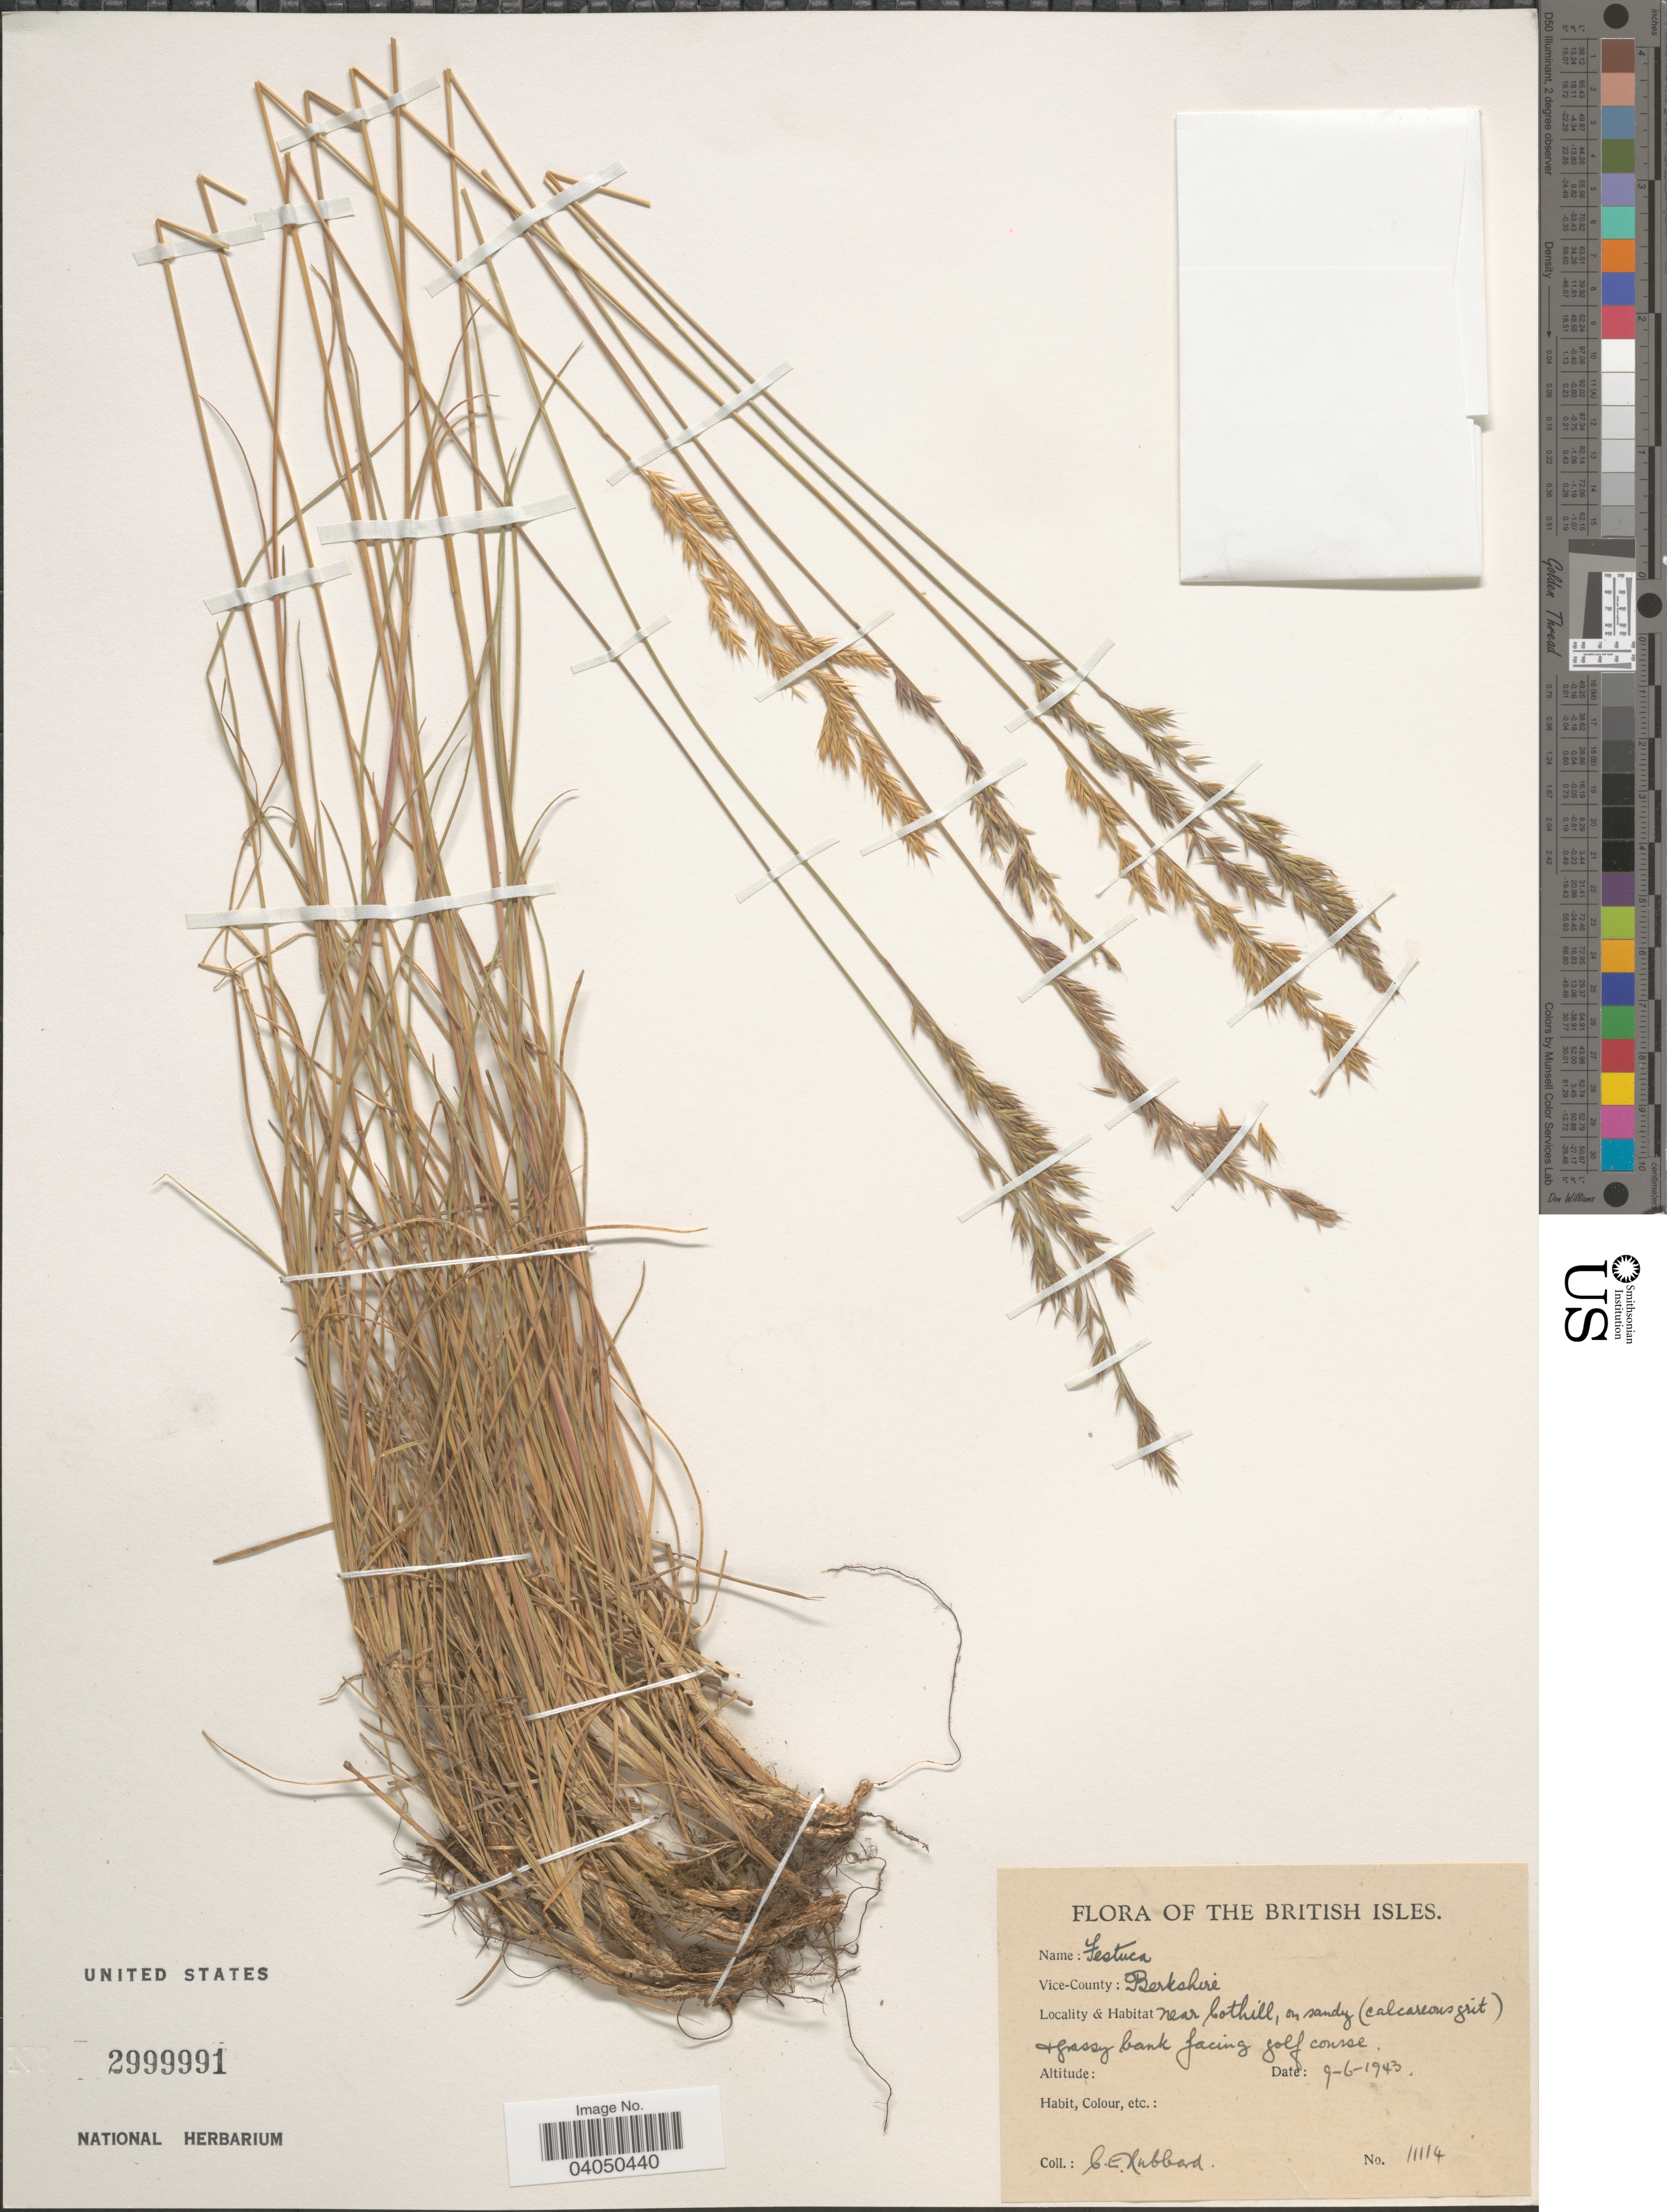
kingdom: Plantae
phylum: Tracheophyta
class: Liliopsida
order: Poales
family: Poaceae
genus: Festuca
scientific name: Festuca sp.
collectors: C. E. Hubbard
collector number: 11114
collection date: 1943-06-09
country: United Kingdom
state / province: England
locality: The British Isles. Vice-County: Berkshire. Near Cothill.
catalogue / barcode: US 2999991